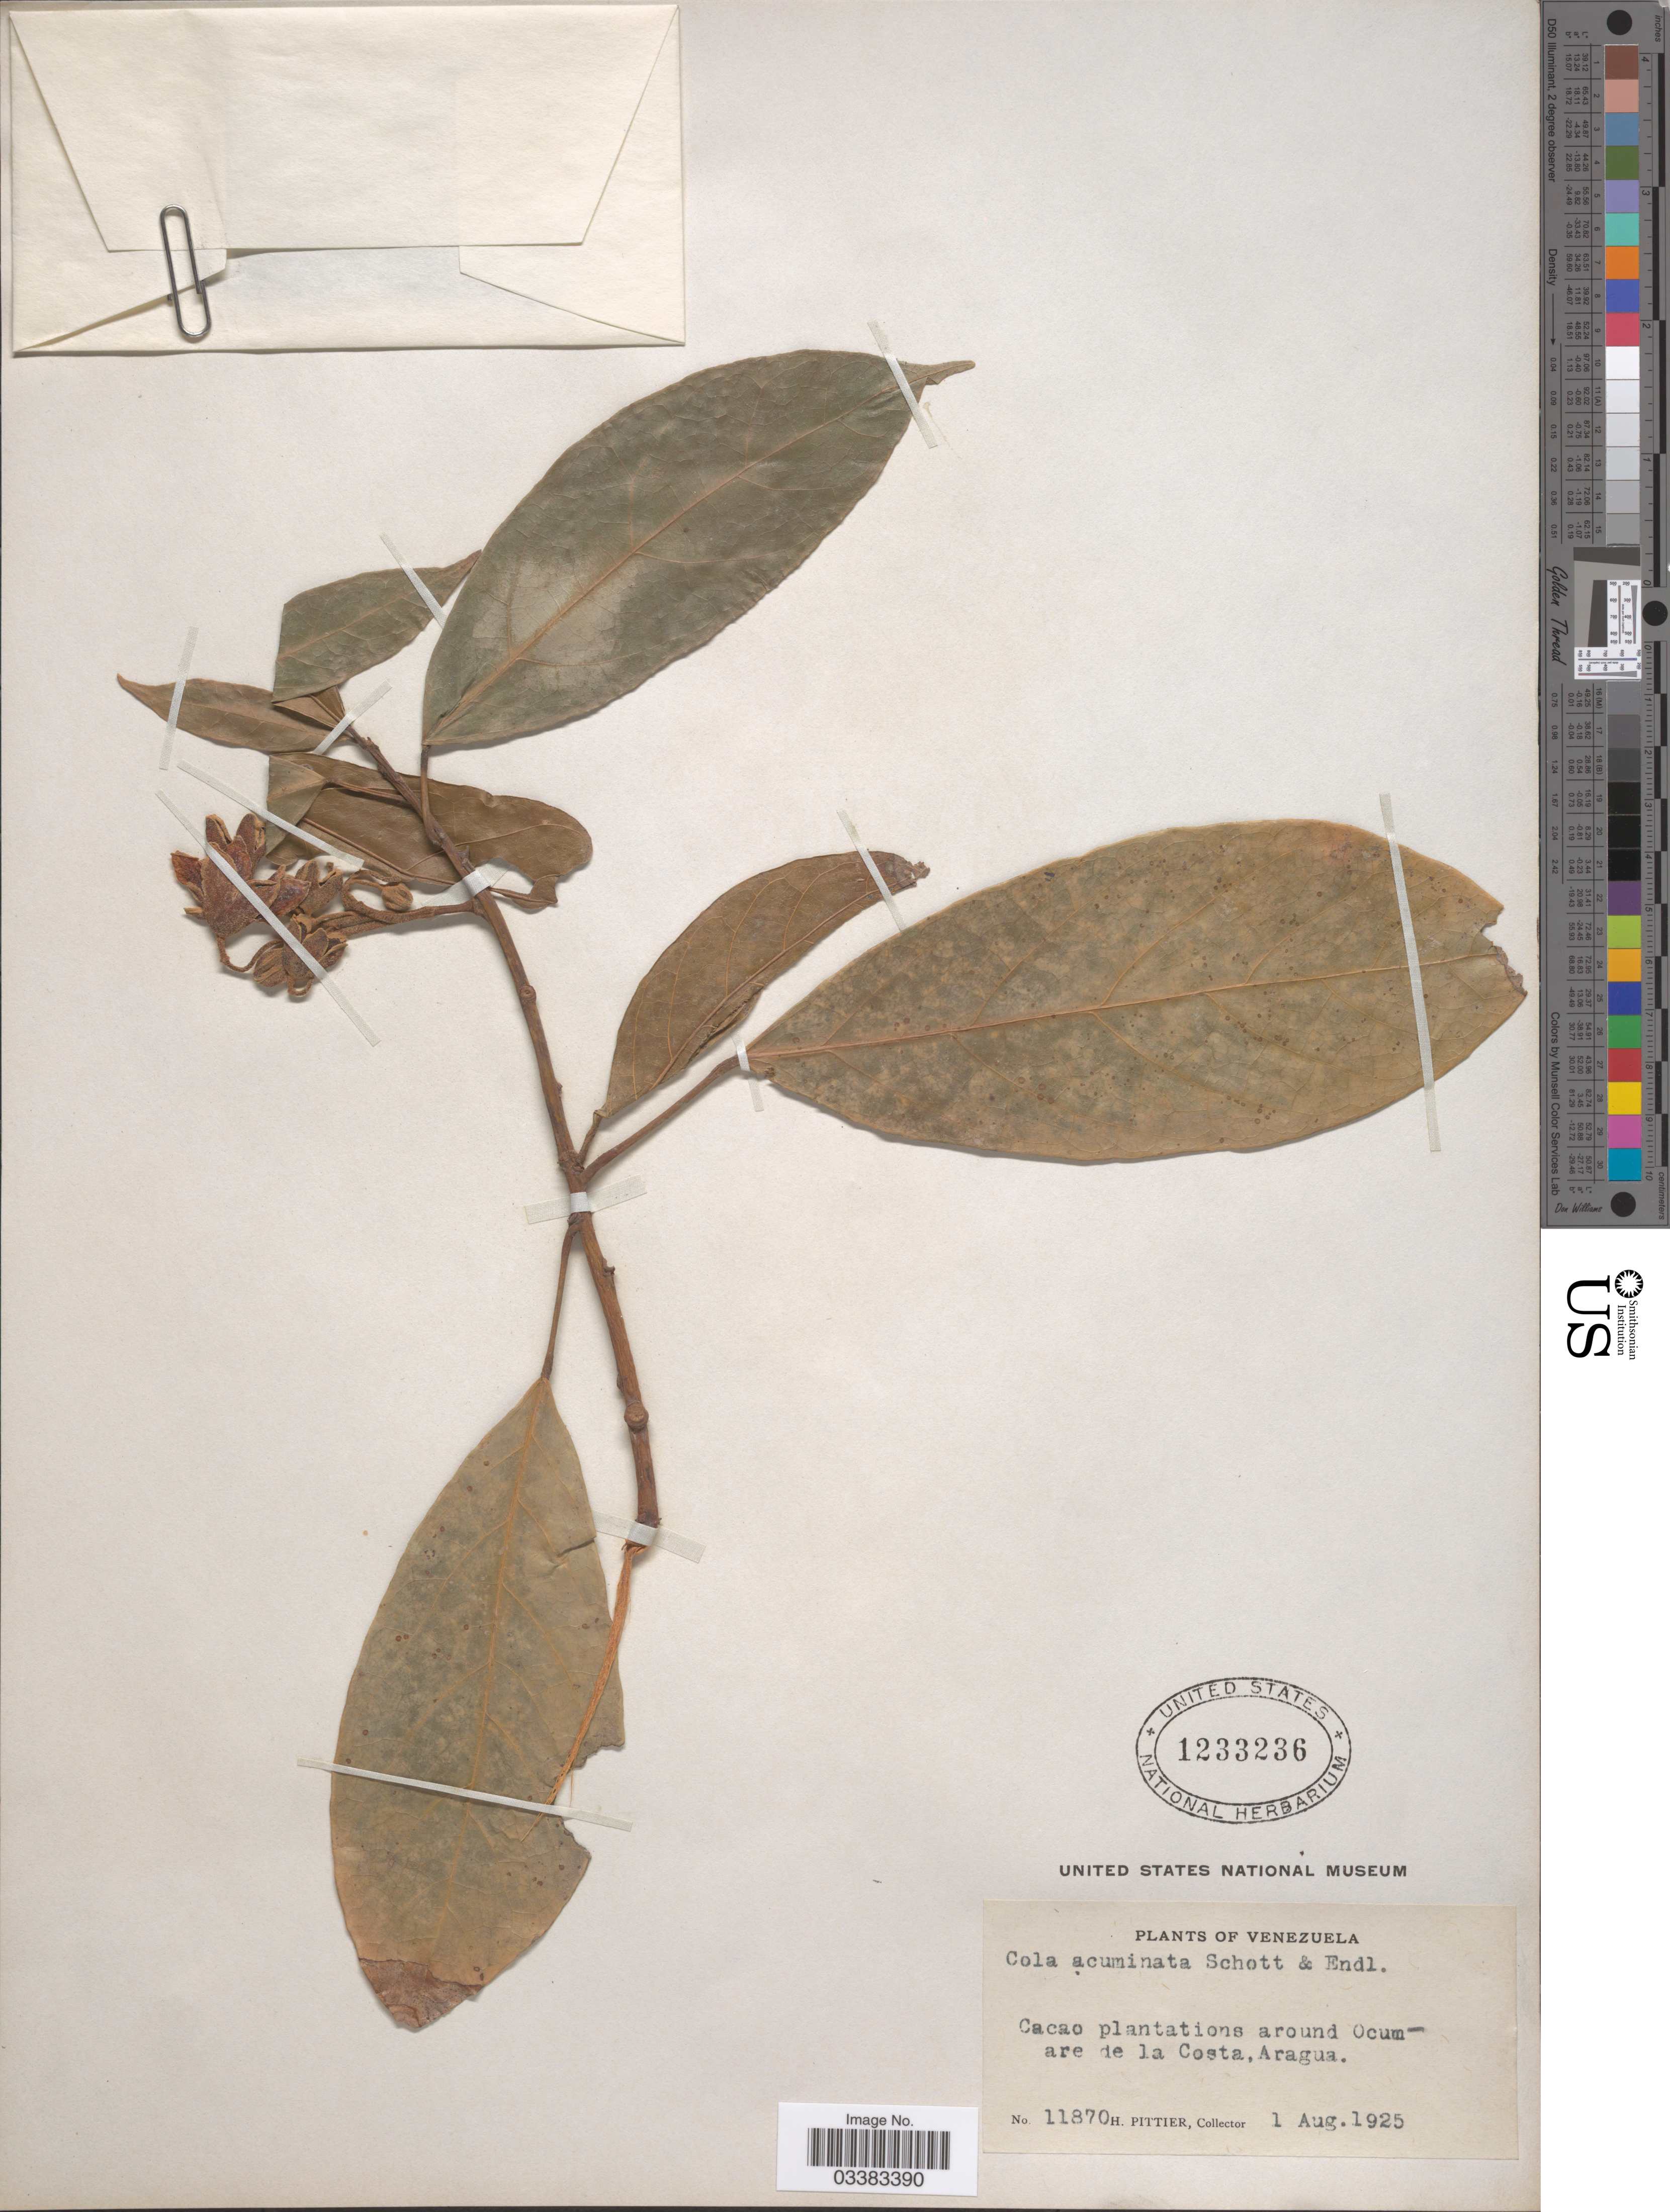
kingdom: Plantae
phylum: Tracheophyta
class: Magnoliopsida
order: Malvales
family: Malvaceae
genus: Cola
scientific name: Cola acuminata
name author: (P. Beauv.) Schott & Endl.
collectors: H. F. Pittier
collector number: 11870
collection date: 1925-08-01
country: Venezuela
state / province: Aragua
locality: Cacao plantations around Ocumare de la Costa.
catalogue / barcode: US 1233236